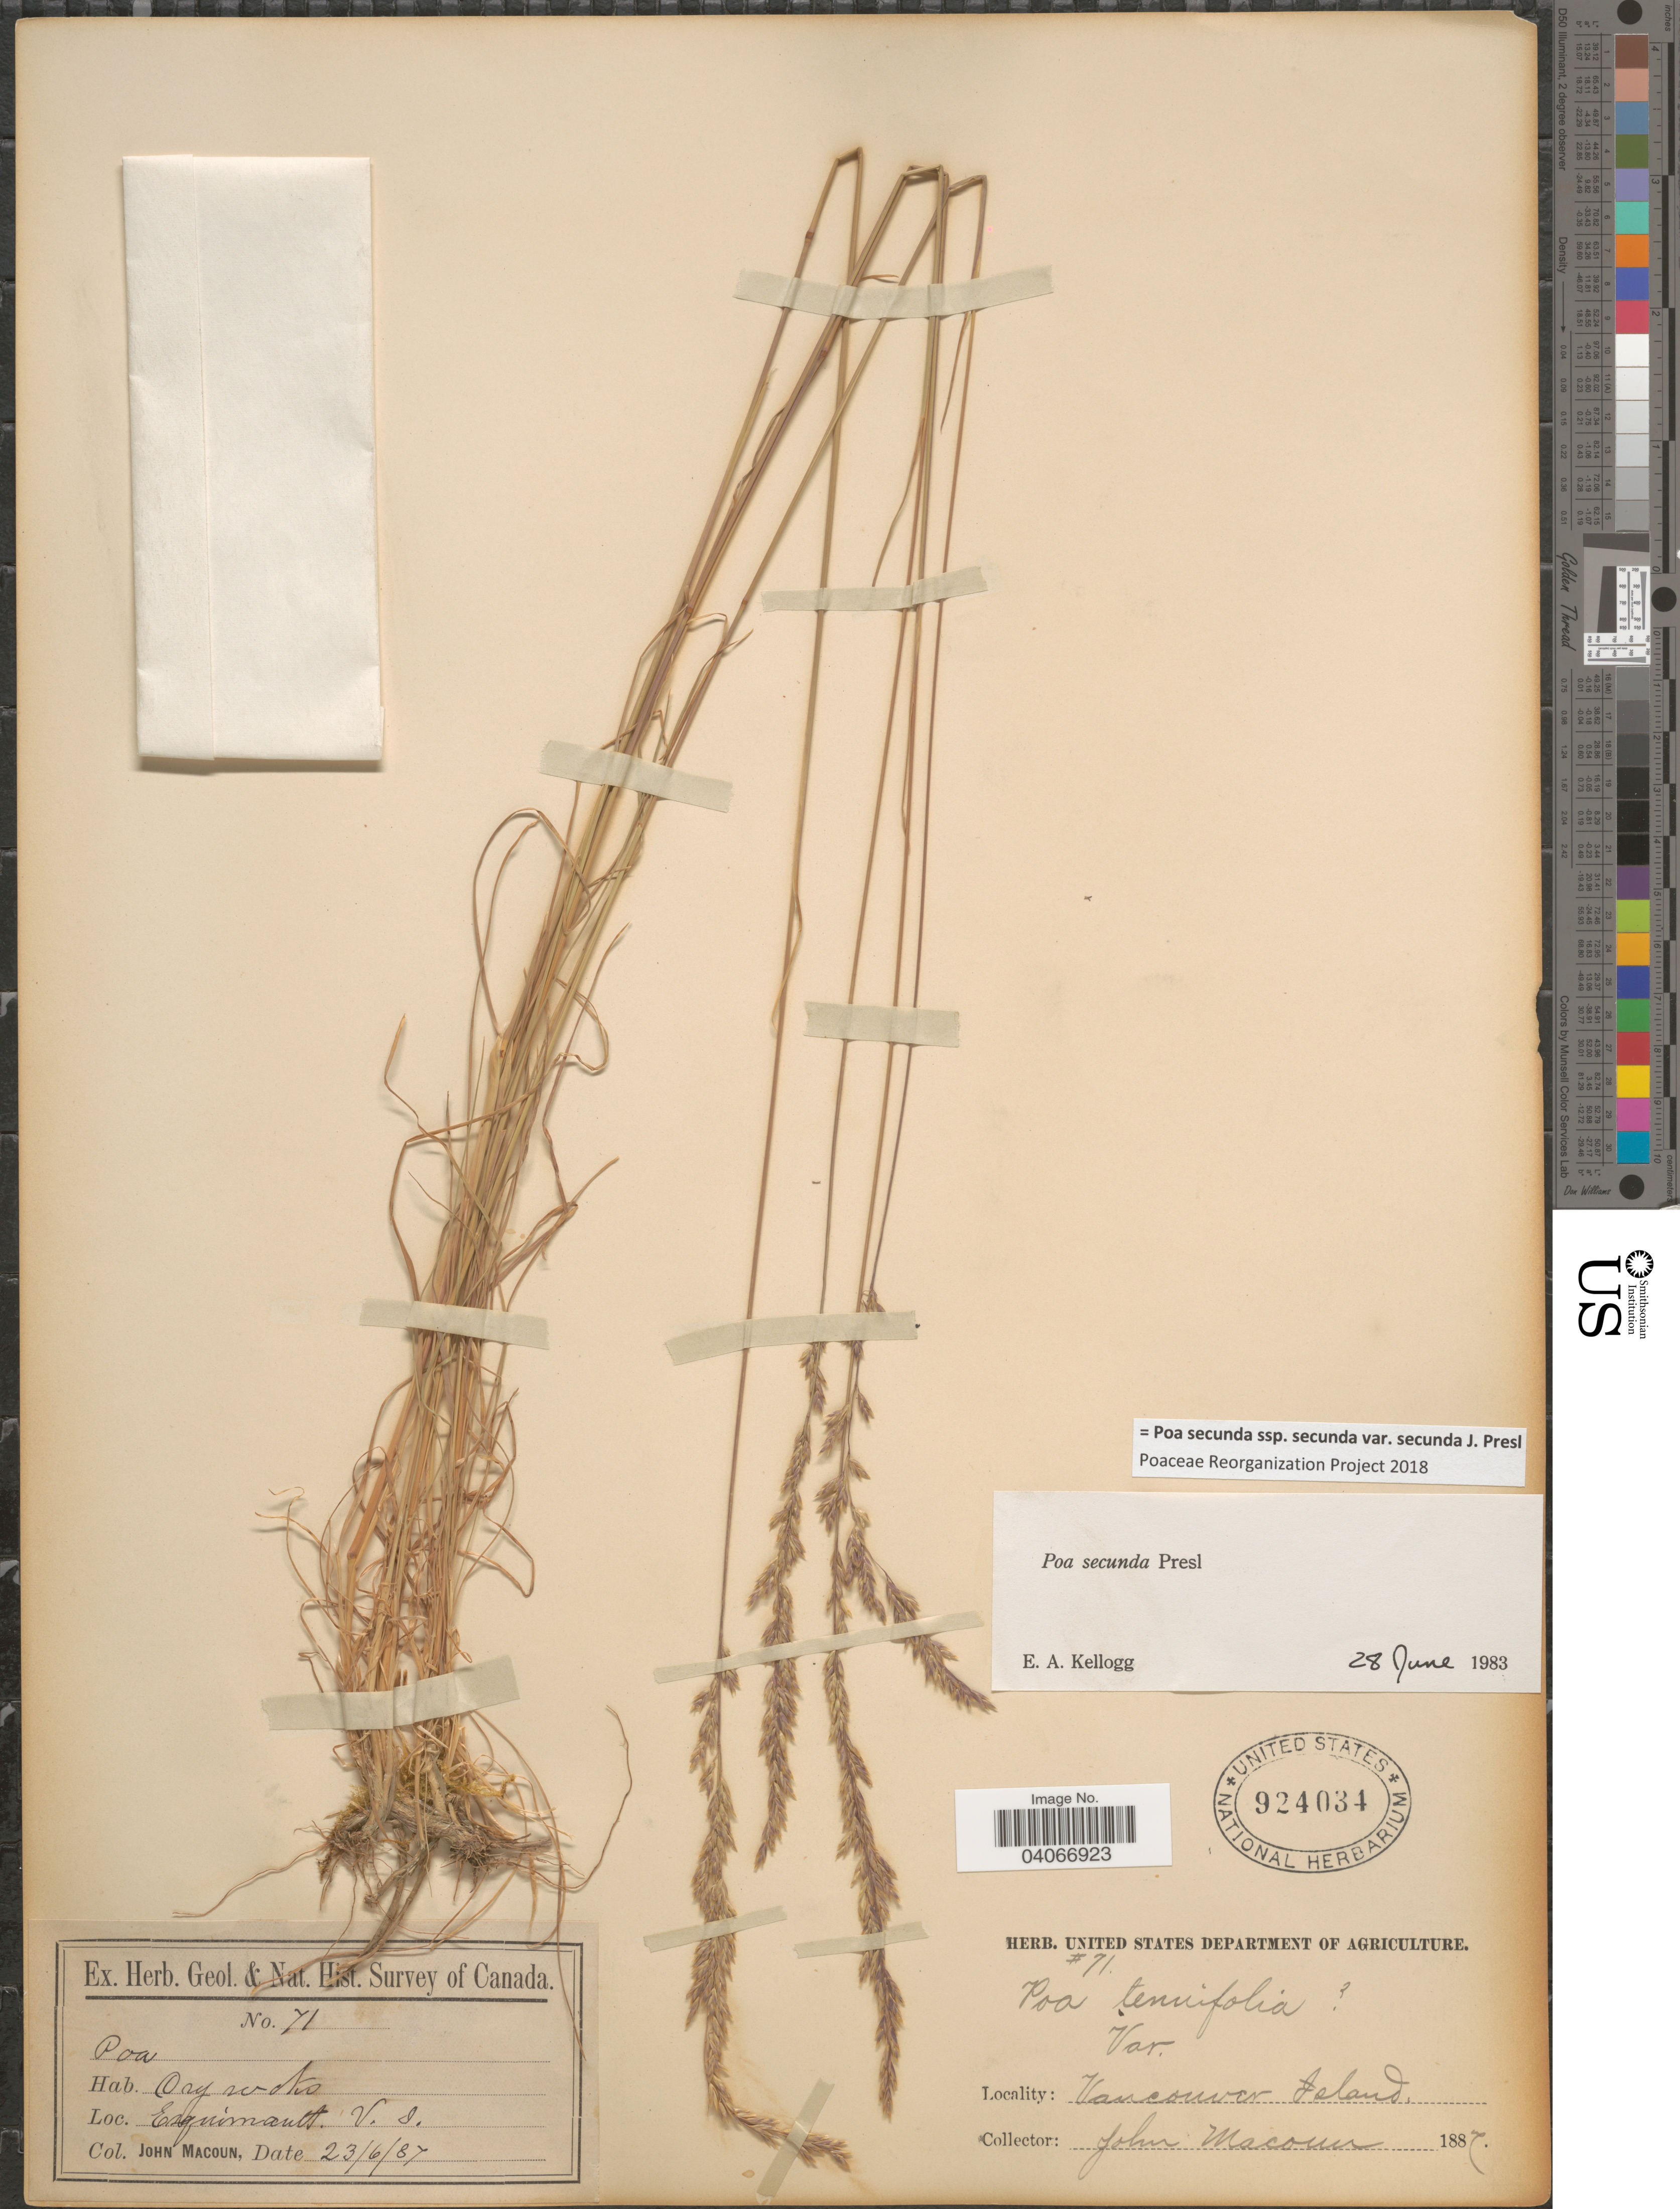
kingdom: Plantae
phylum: Tracheophyta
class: Liliopsida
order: Poales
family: Poaceae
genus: Poa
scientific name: Poa secunda subsp. secunda var. secunda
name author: J. Presl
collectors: J. Macoun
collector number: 71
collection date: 1887-06-23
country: Canada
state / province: British Columbia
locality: Vancouver Island.Esquimalt. V. I. Herb. Geol. & Nat. Hist. Survey of Canada.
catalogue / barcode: US 924034